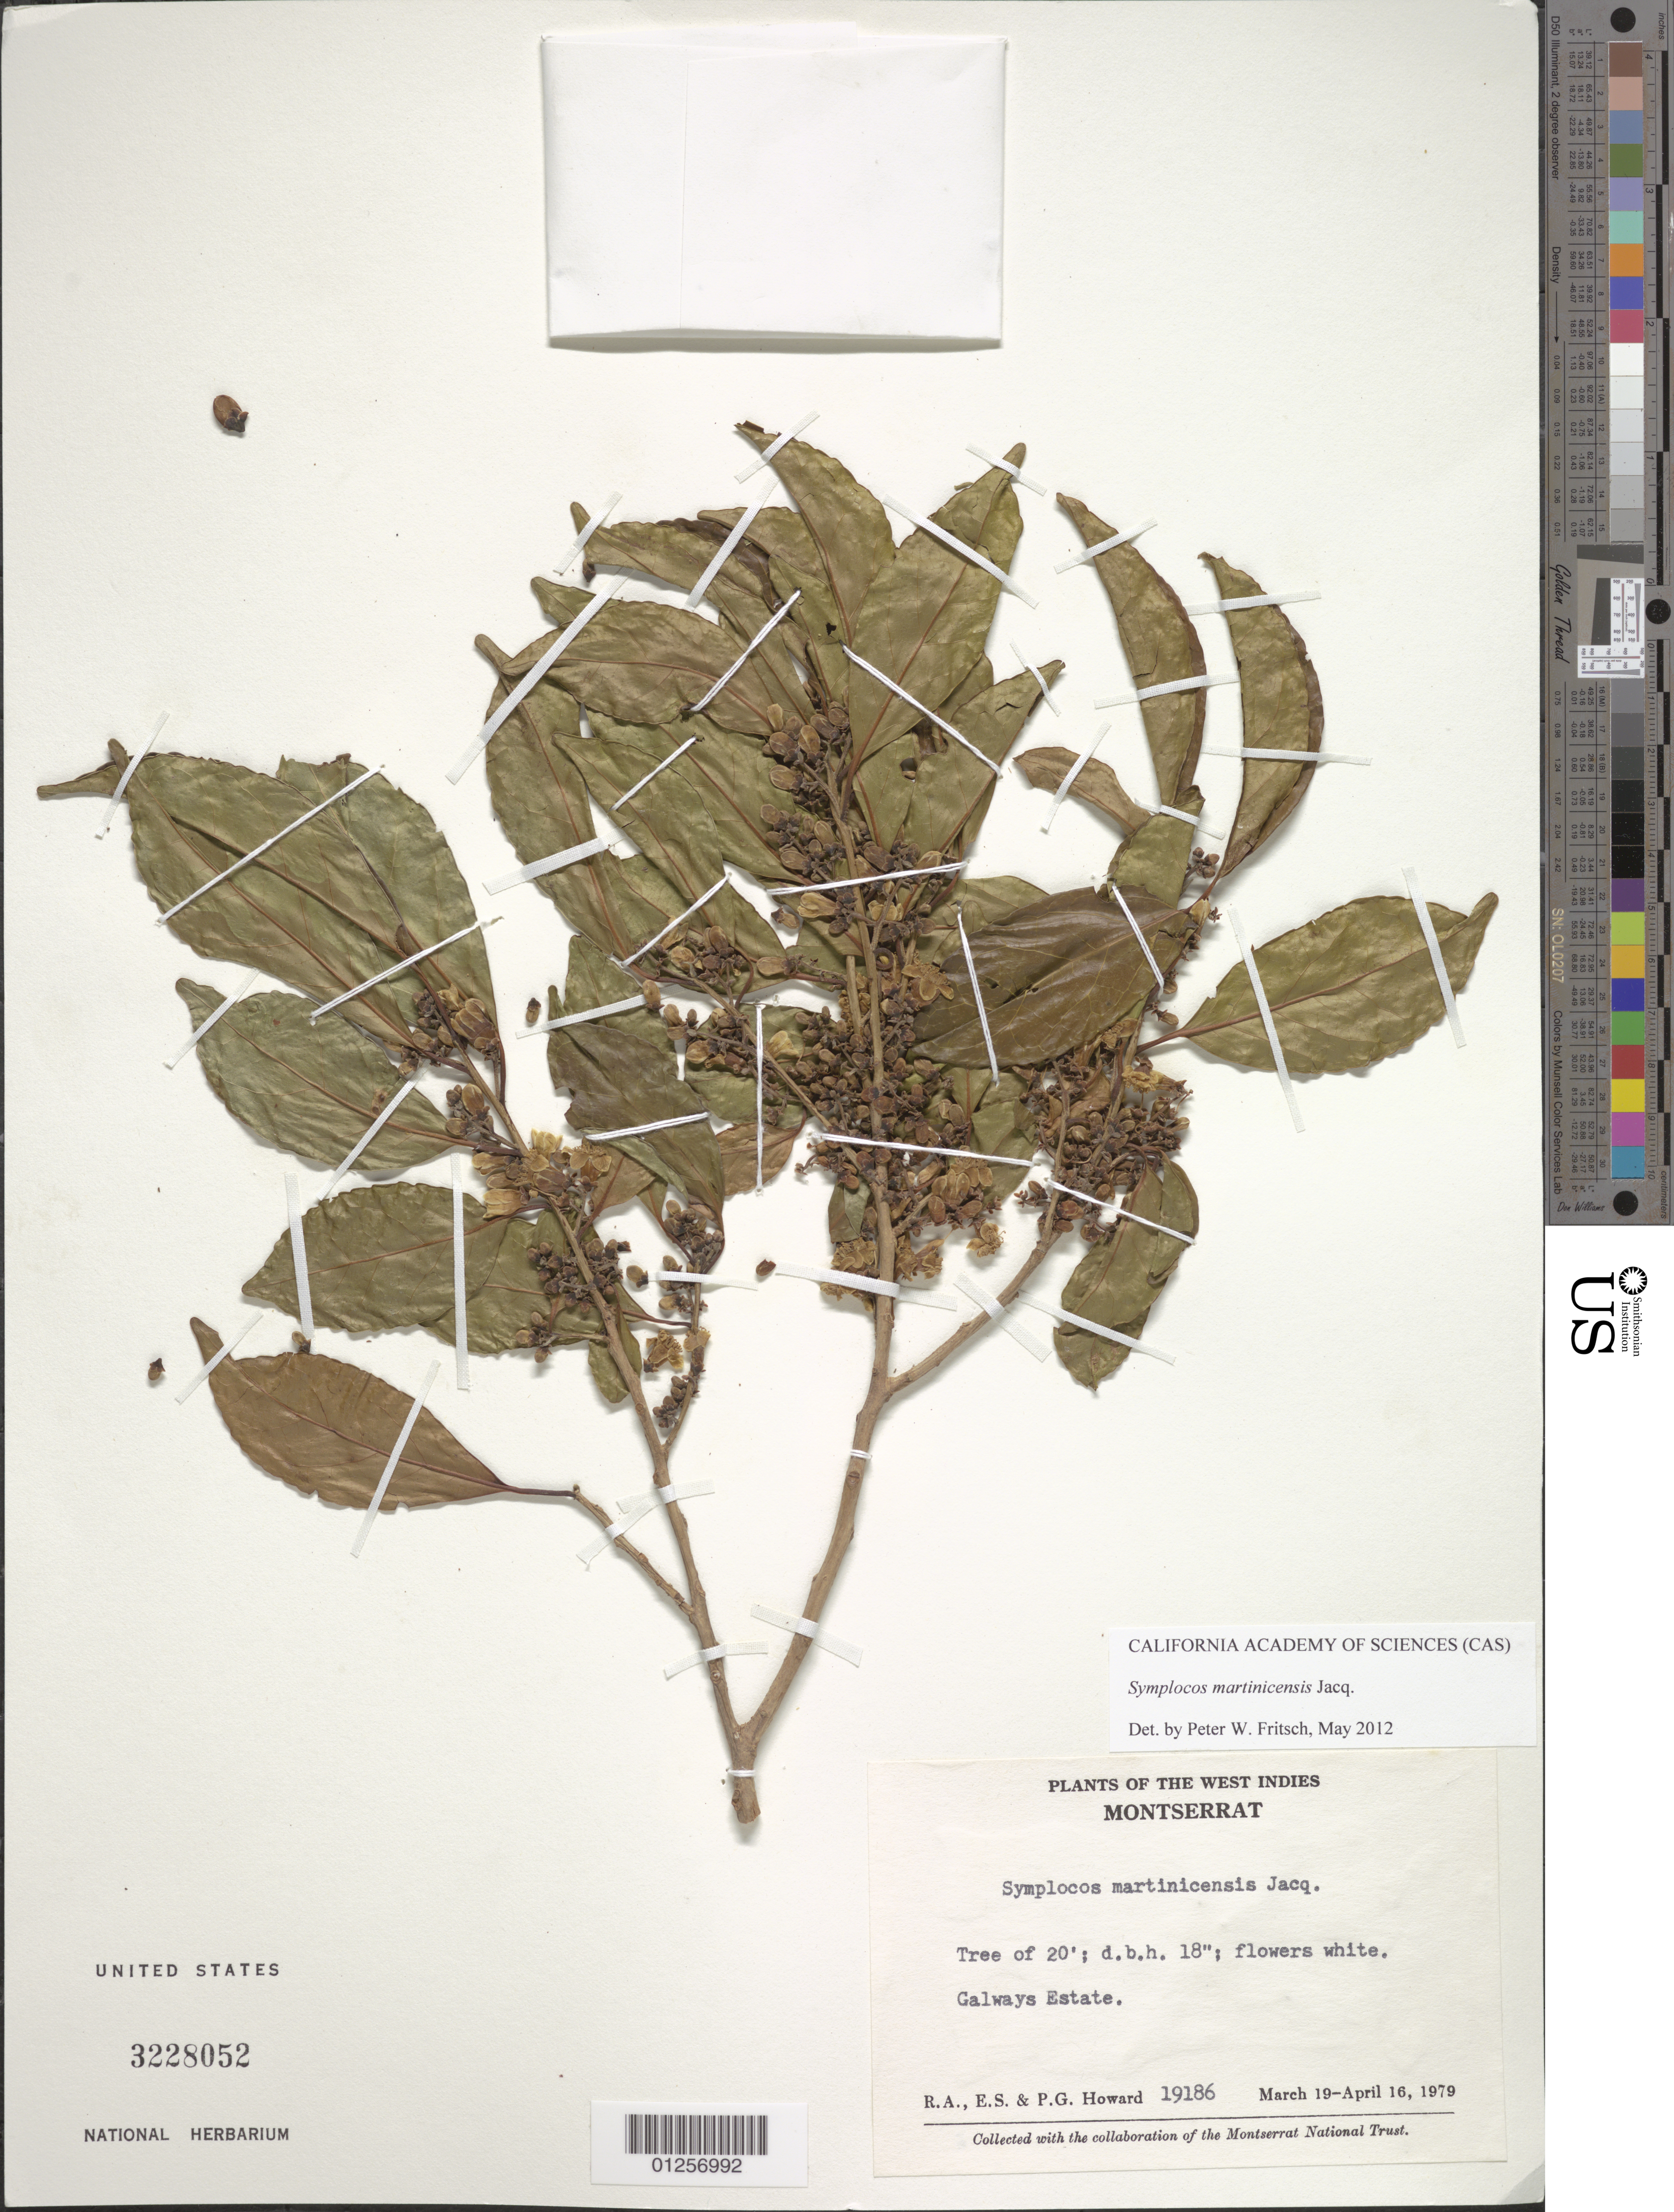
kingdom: Plantae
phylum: Tracheophyta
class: Magnoliopsida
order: Ericales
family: Symplocaceae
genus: Symplocos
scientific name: Symplocos martinicensis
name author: Jacq.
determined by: Fritsch, Peter W.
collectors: R. A. Howard, E. S. Howard & P. Howard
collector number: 19186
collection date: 1979-03-19/1979-04-16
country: Montserrat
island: Montserrat I.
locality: Galways Estate.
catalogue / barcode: US 3228052